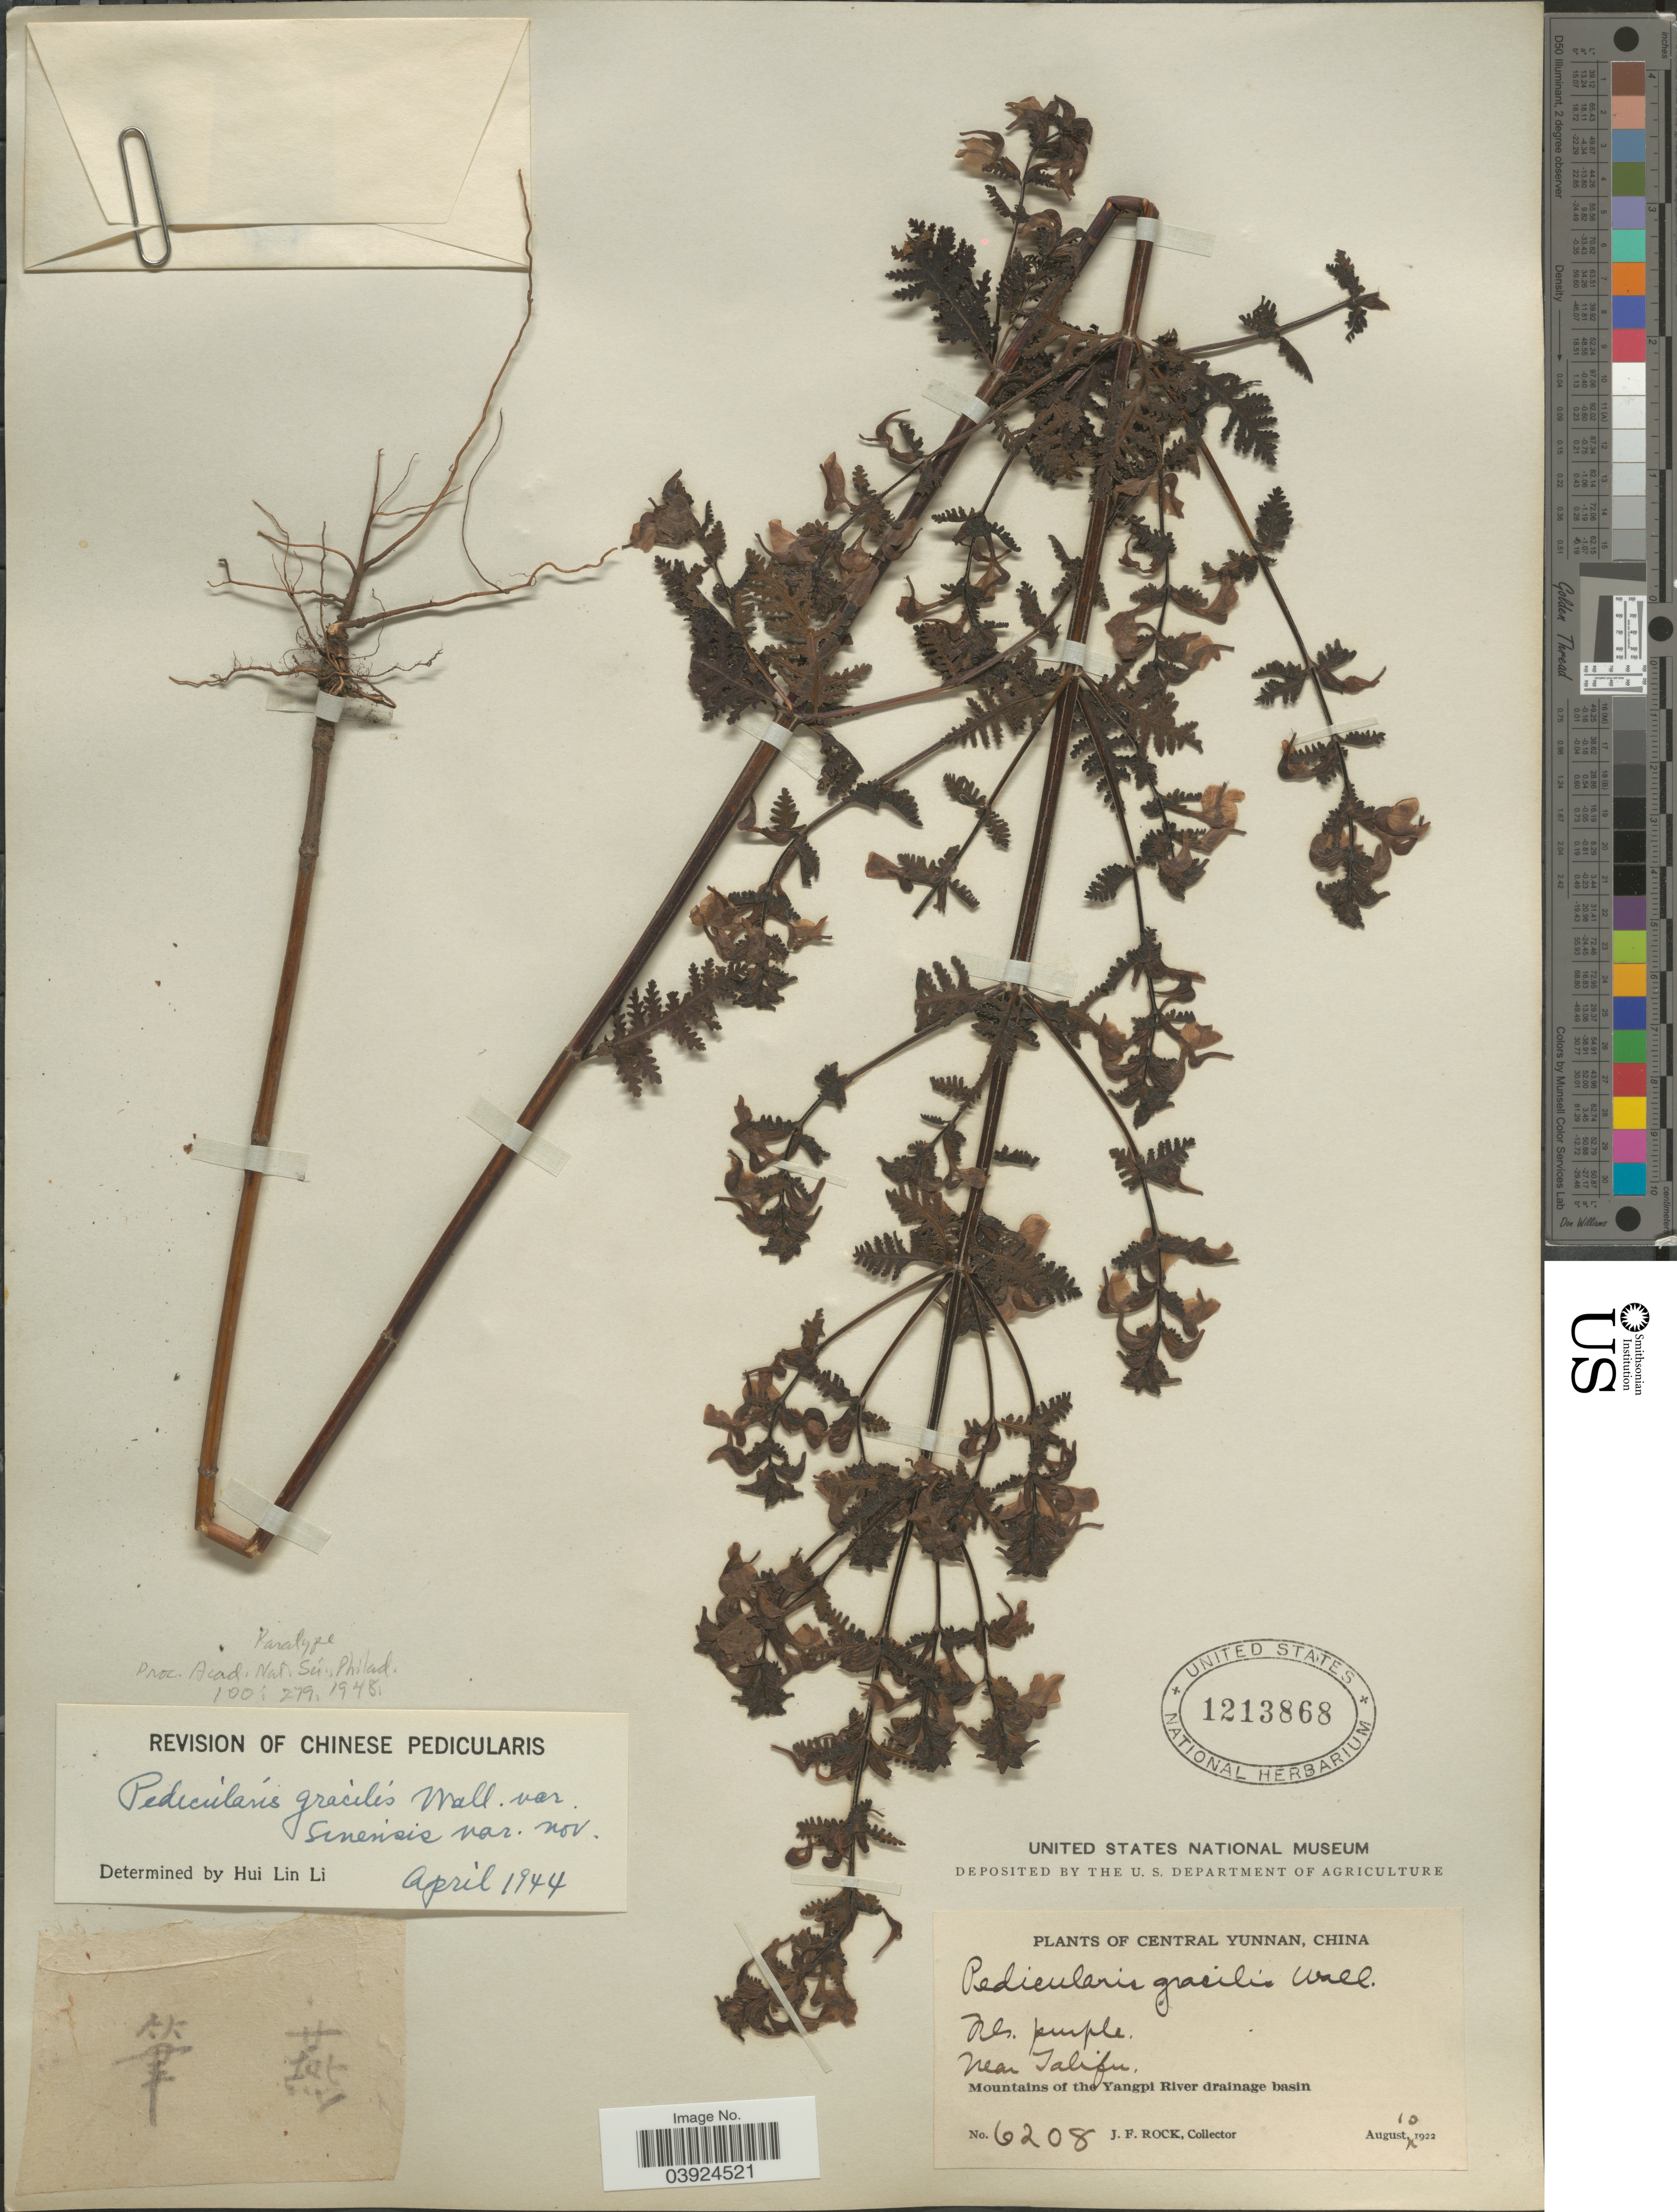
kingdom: Plantae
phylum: Tracheophyta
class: Magnoliopsida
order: Lamiales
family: Orobanchaceae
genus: Pedicularis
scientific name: Pedicularis gracilis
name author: Wall. ex Benth.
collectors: J. Rock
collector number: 6208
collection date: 1922-08-10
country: China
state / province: Yunnan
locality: Central Yunnan. Near Talifu. Mountains of the Yangpi River drainage basin.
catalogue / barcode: US 1213868